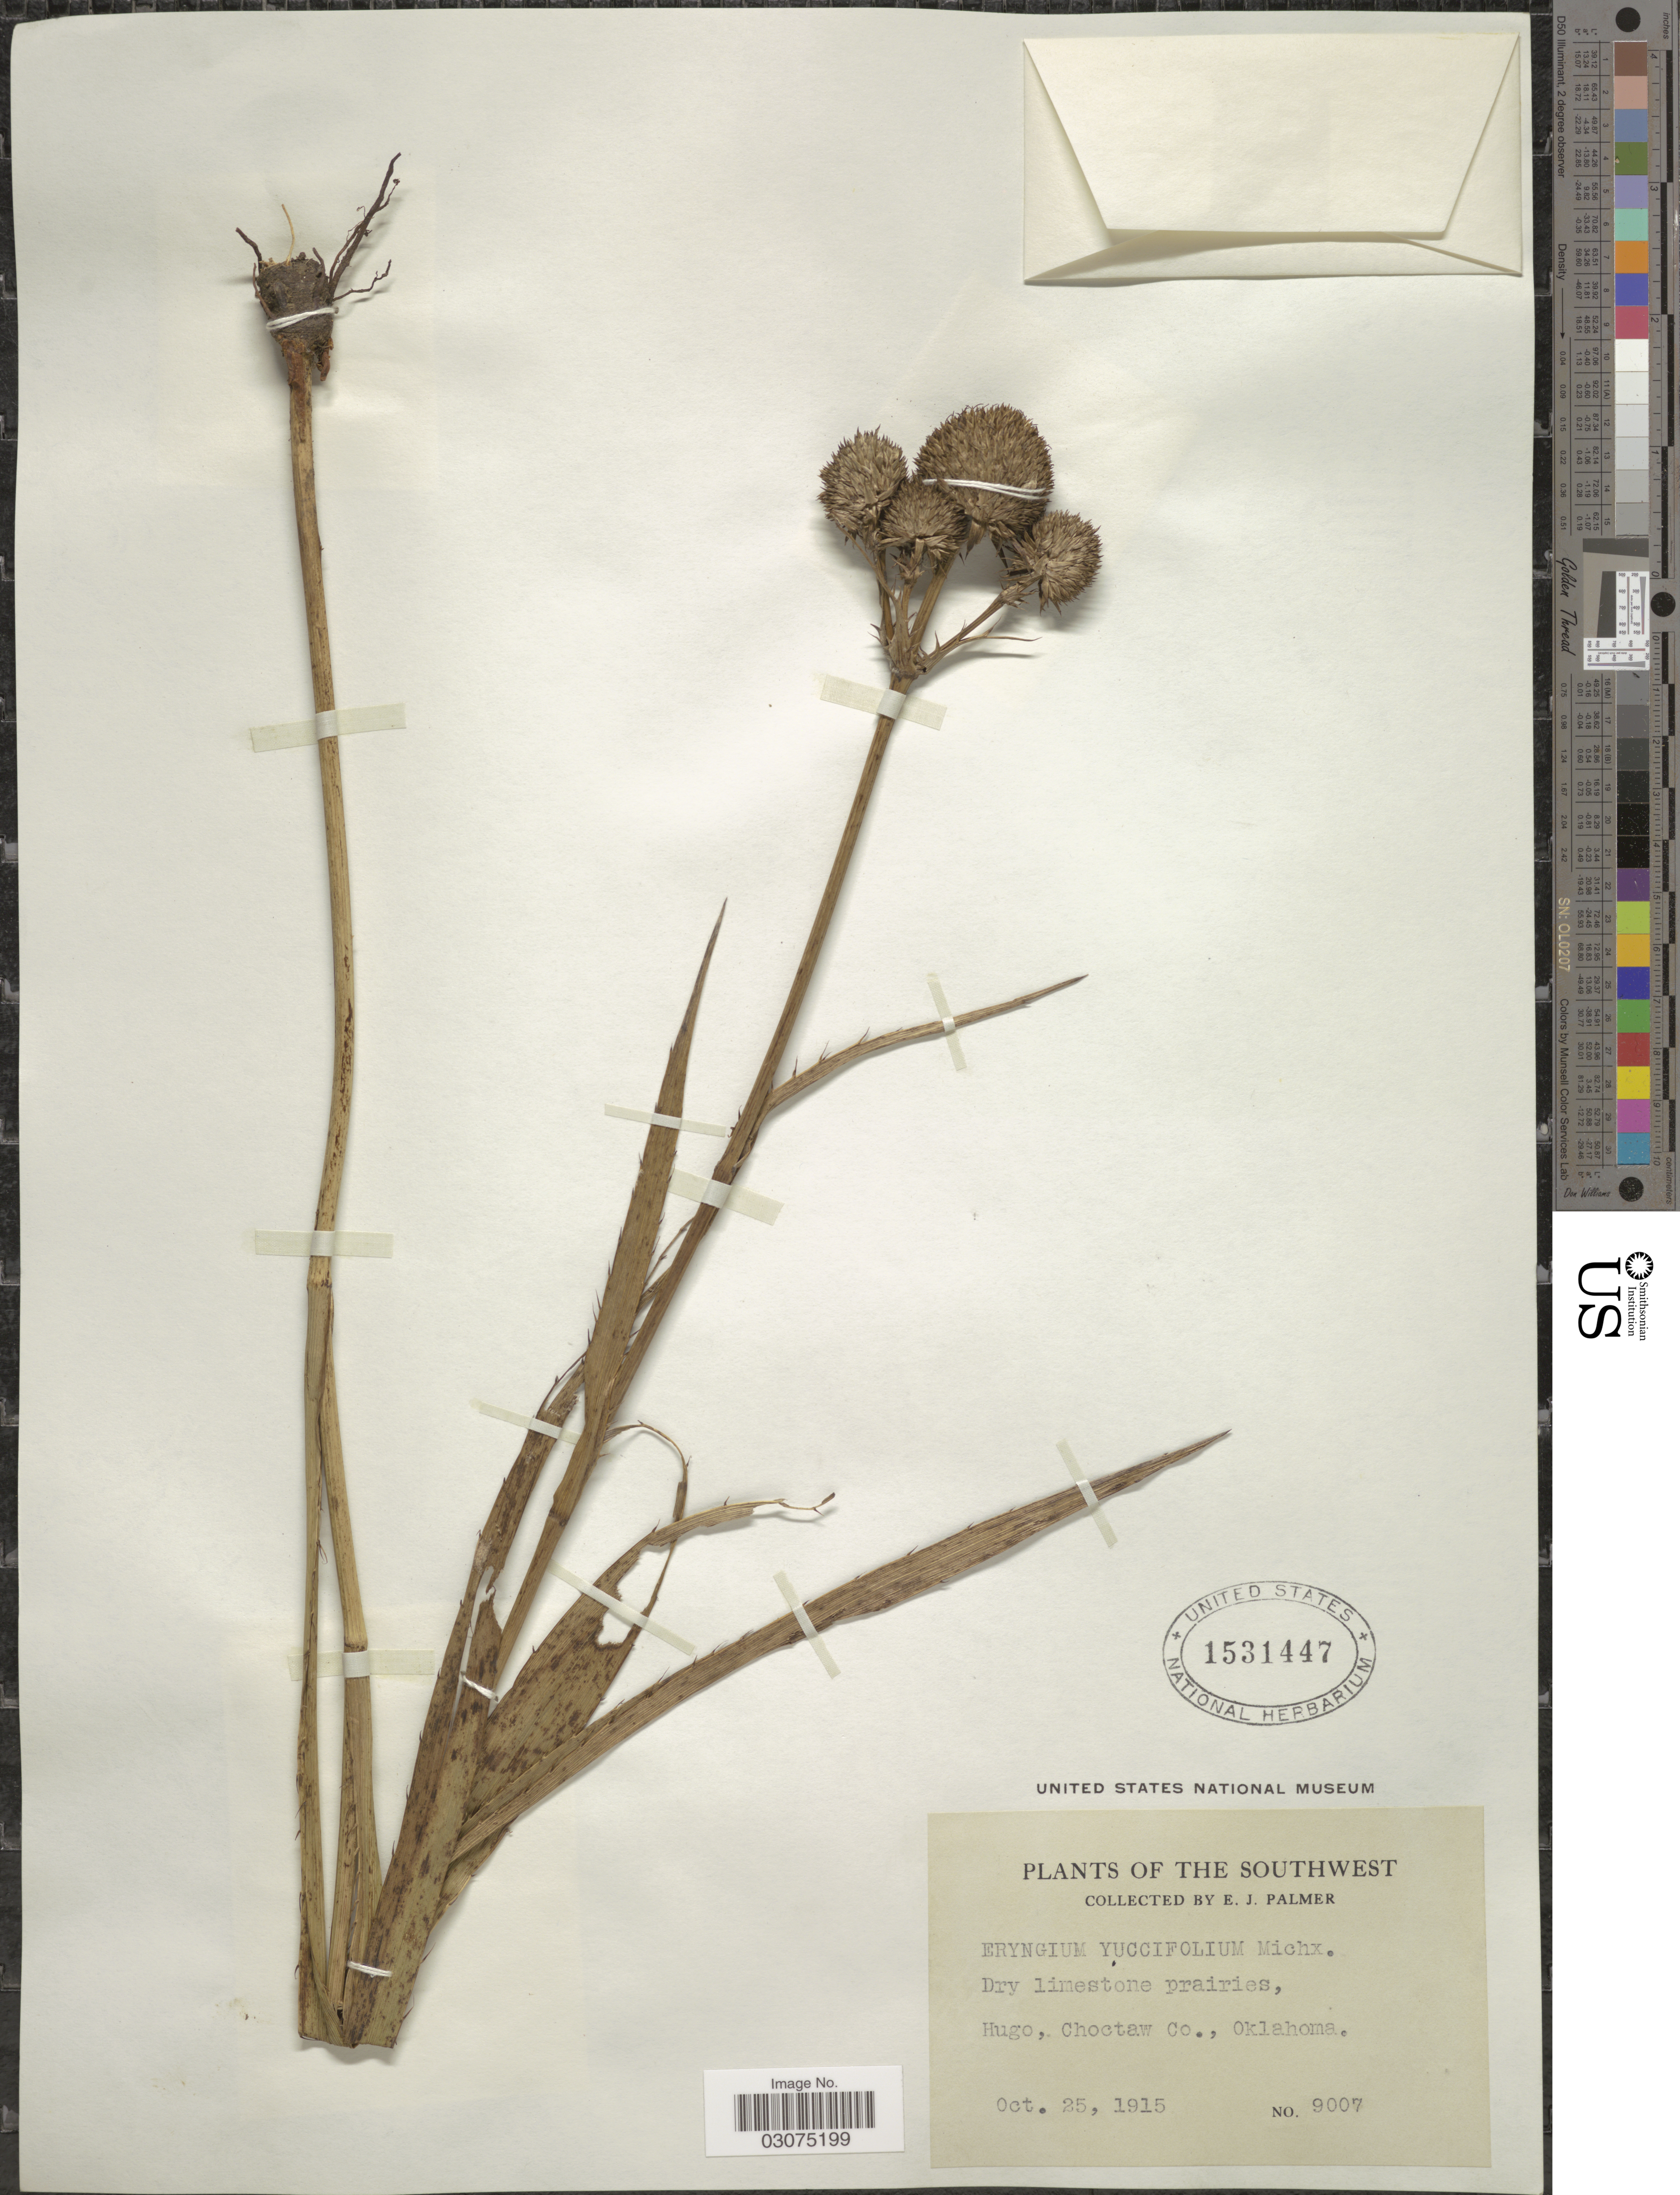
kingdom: Plantae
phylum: Tracheophyta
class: Magnoliopsida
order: Apiales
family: Apiaceae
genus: Eryngium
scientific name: Eryngium yuccifolium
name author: Michx.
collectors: E. J. Palmer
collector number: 9007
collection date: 1915-10-25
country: United States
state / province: Oklahoma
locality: The Southwest. Dry limestone prairies, Hugo, Choctaw Co.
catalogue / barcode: US 1531447